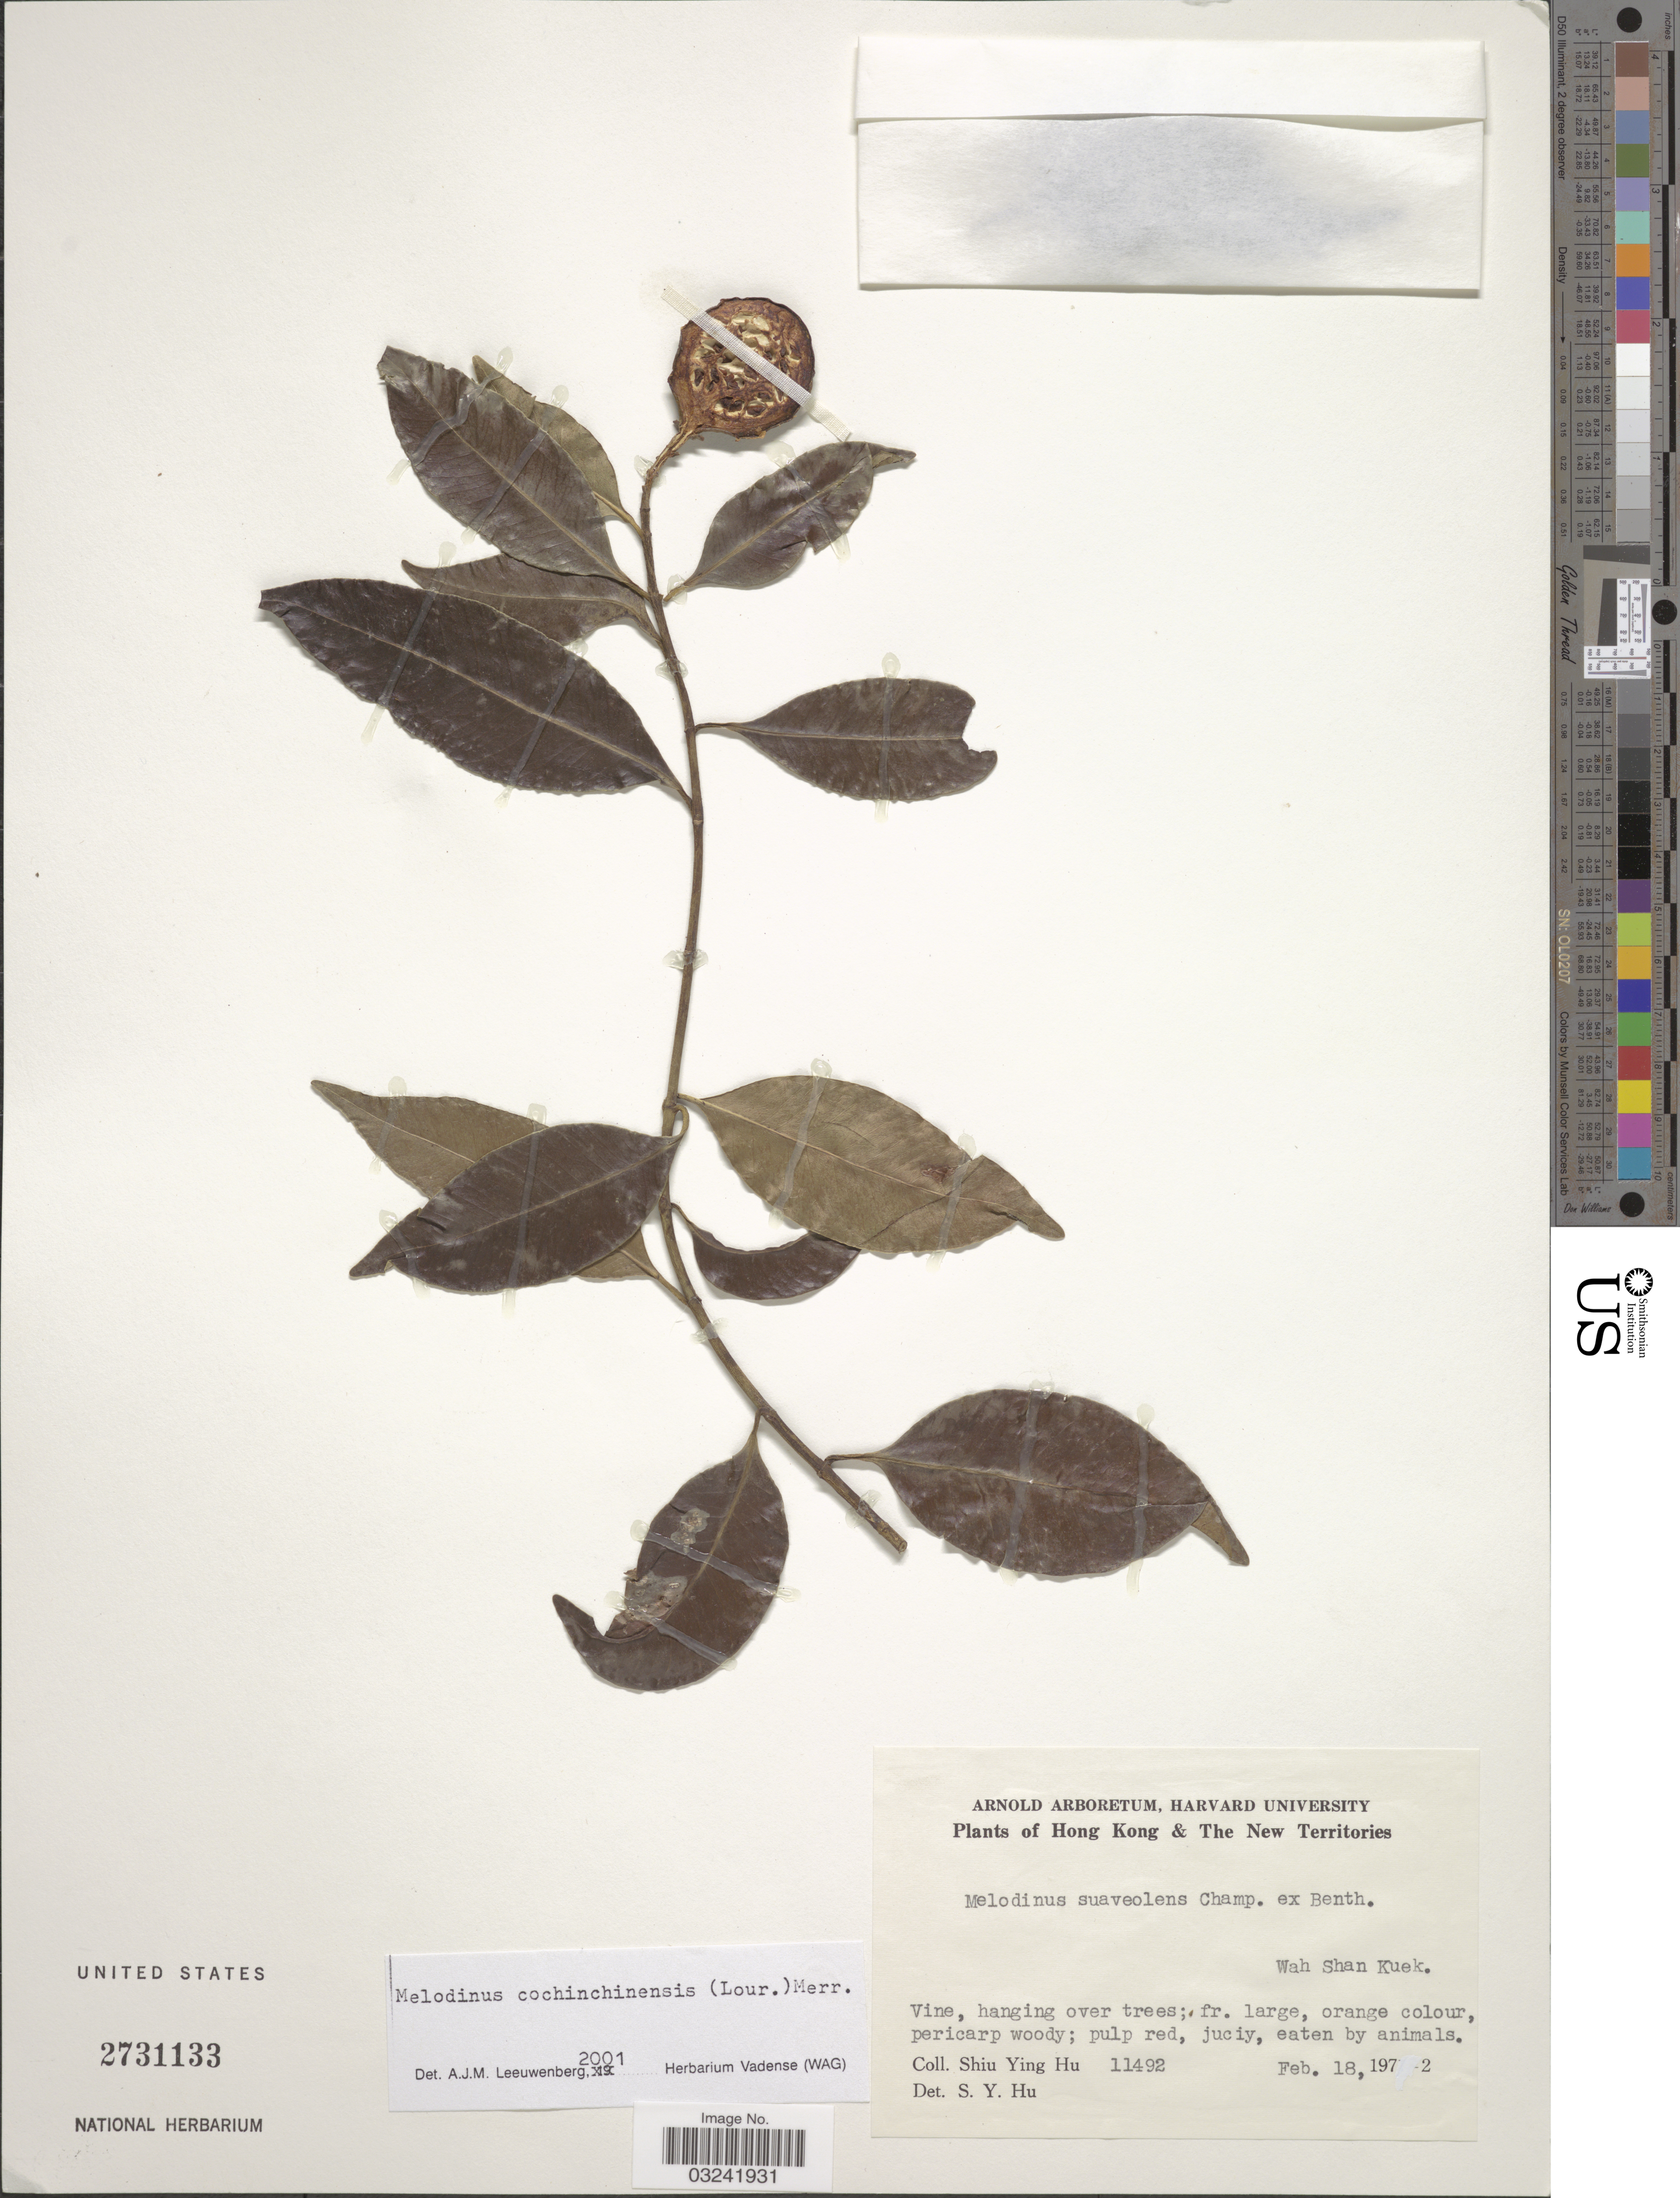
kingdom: Plantae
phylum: Tracheophyta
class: Magnoliopsida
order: Gentianales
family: Apocynaceae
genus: Melodinus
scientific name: Melodinus cochinchinensis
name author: (Lour.) Merr.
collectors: S. Y. Hu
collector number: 11492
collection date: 1972-02-18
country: China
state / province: Hong Kong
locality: Hong Kong & The New Territories, Wah Shan Kuek.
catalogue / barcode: US 2731133